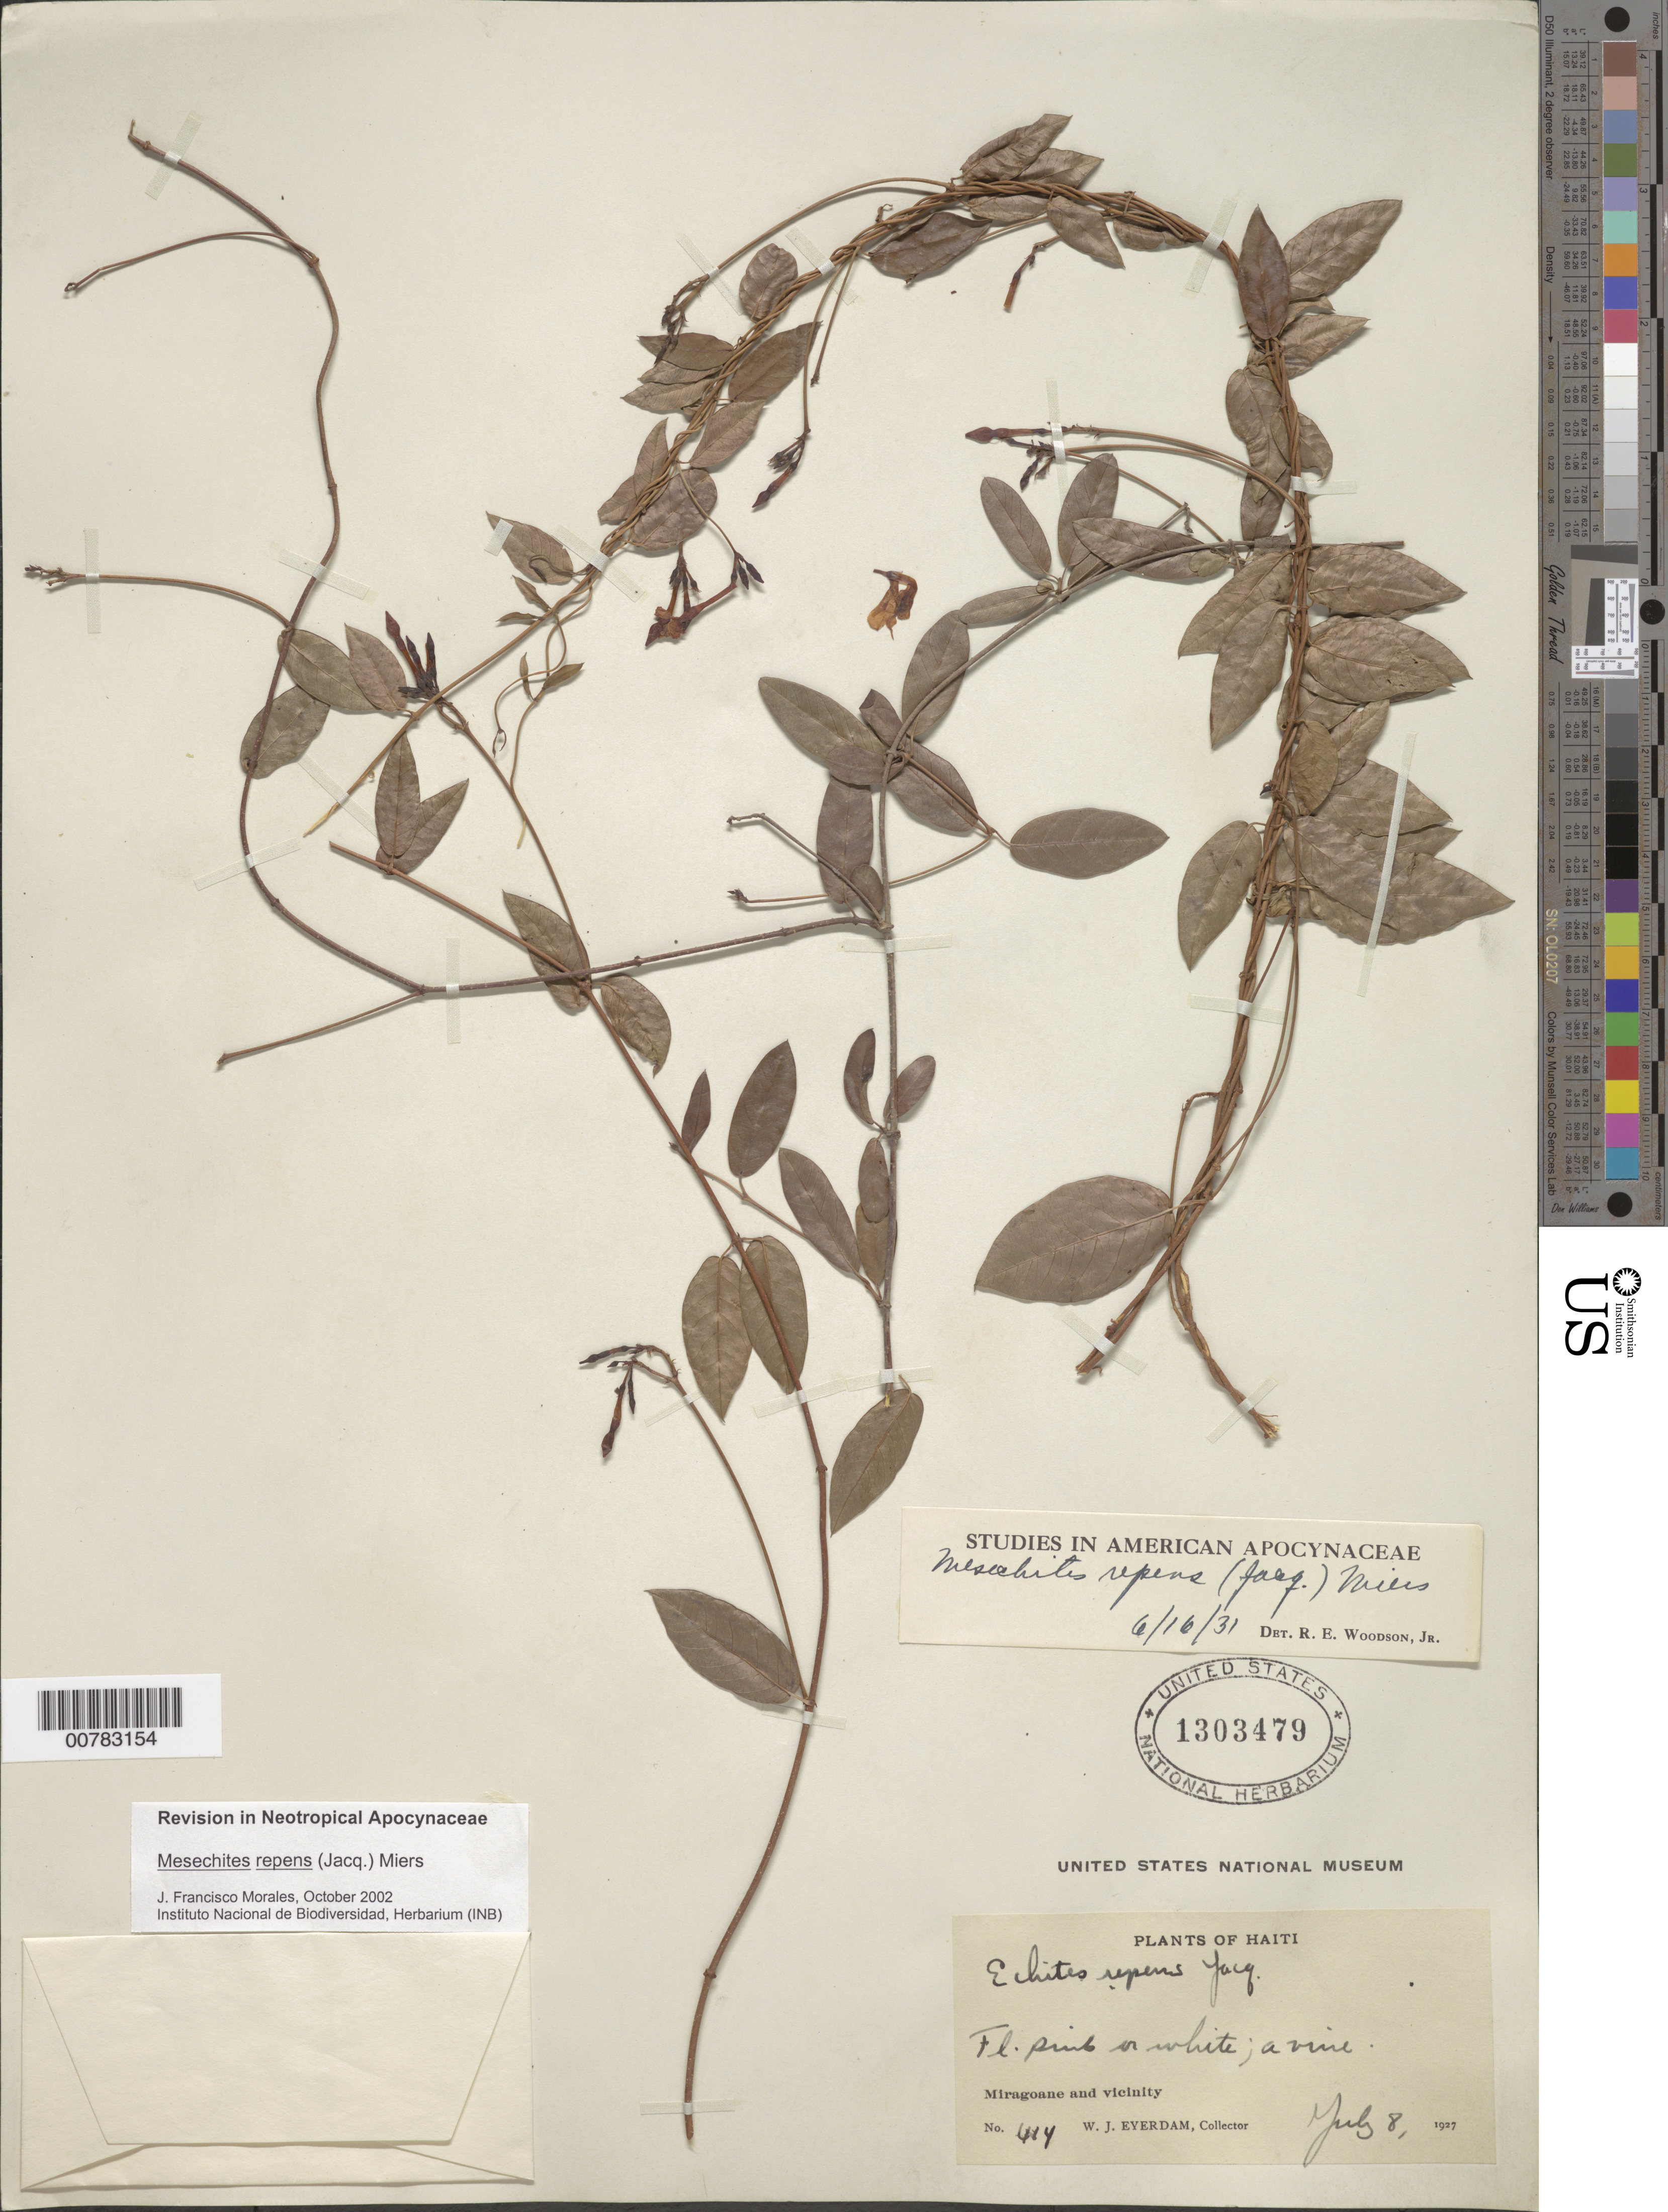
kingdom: Plantae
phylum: Tracheophyta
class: Magnoliopsida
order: Gentianales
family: Apocynaceae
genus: Mesechites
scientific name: Mesechites repens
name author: (Jacq.) Miers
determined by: Morales, J. F.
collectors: W. J. Eyerdam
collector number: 414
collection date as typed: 08 Jul 1927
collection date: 1927-07-08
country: Haiti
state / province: Grand'Anse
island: Hispaniola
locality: Miragoane and vicinity.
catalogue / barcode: US 1303479